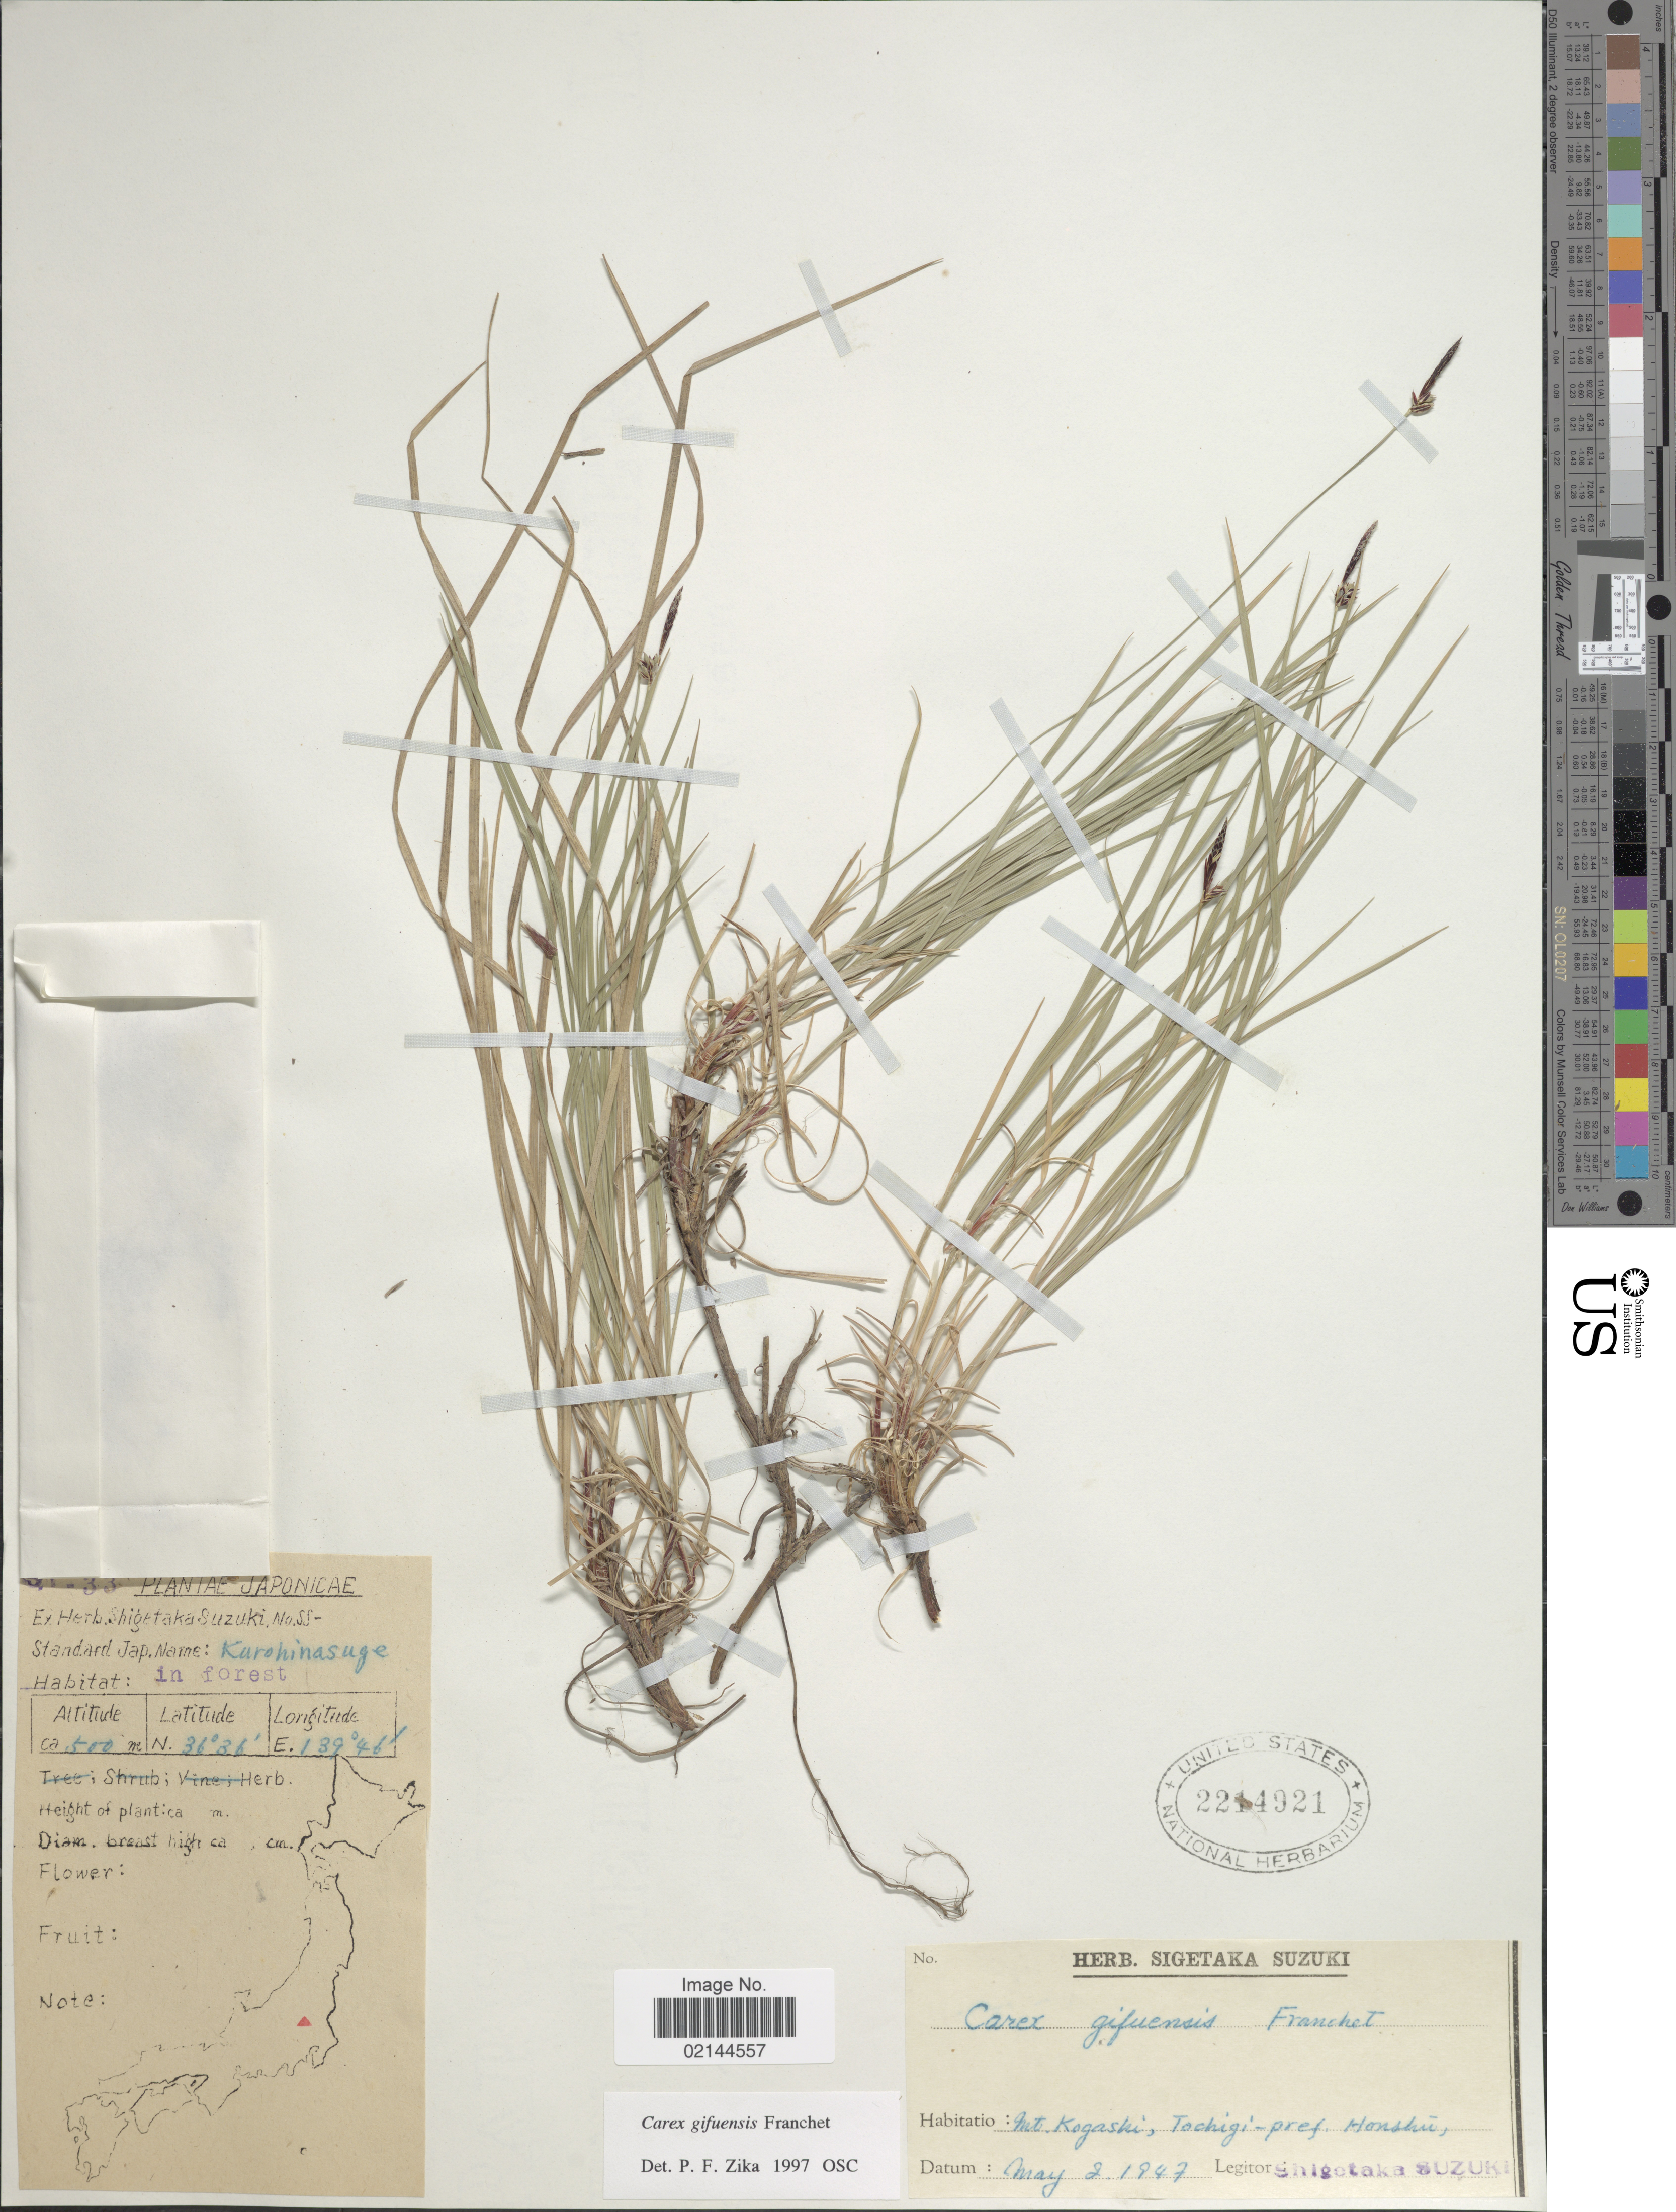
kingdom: Plantae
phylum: Tracheophyta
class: Liliopsida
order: Poales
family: Cyperaceae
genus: Carex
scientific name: Carex gifuensis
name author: Franch.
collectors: S. Suzuki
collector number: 88*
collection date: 1947-05-02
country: Japan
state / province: Totigi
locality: Mt. Kogaski; Tochigi- pref. Honshu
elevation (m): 500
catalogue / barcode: US 2214921